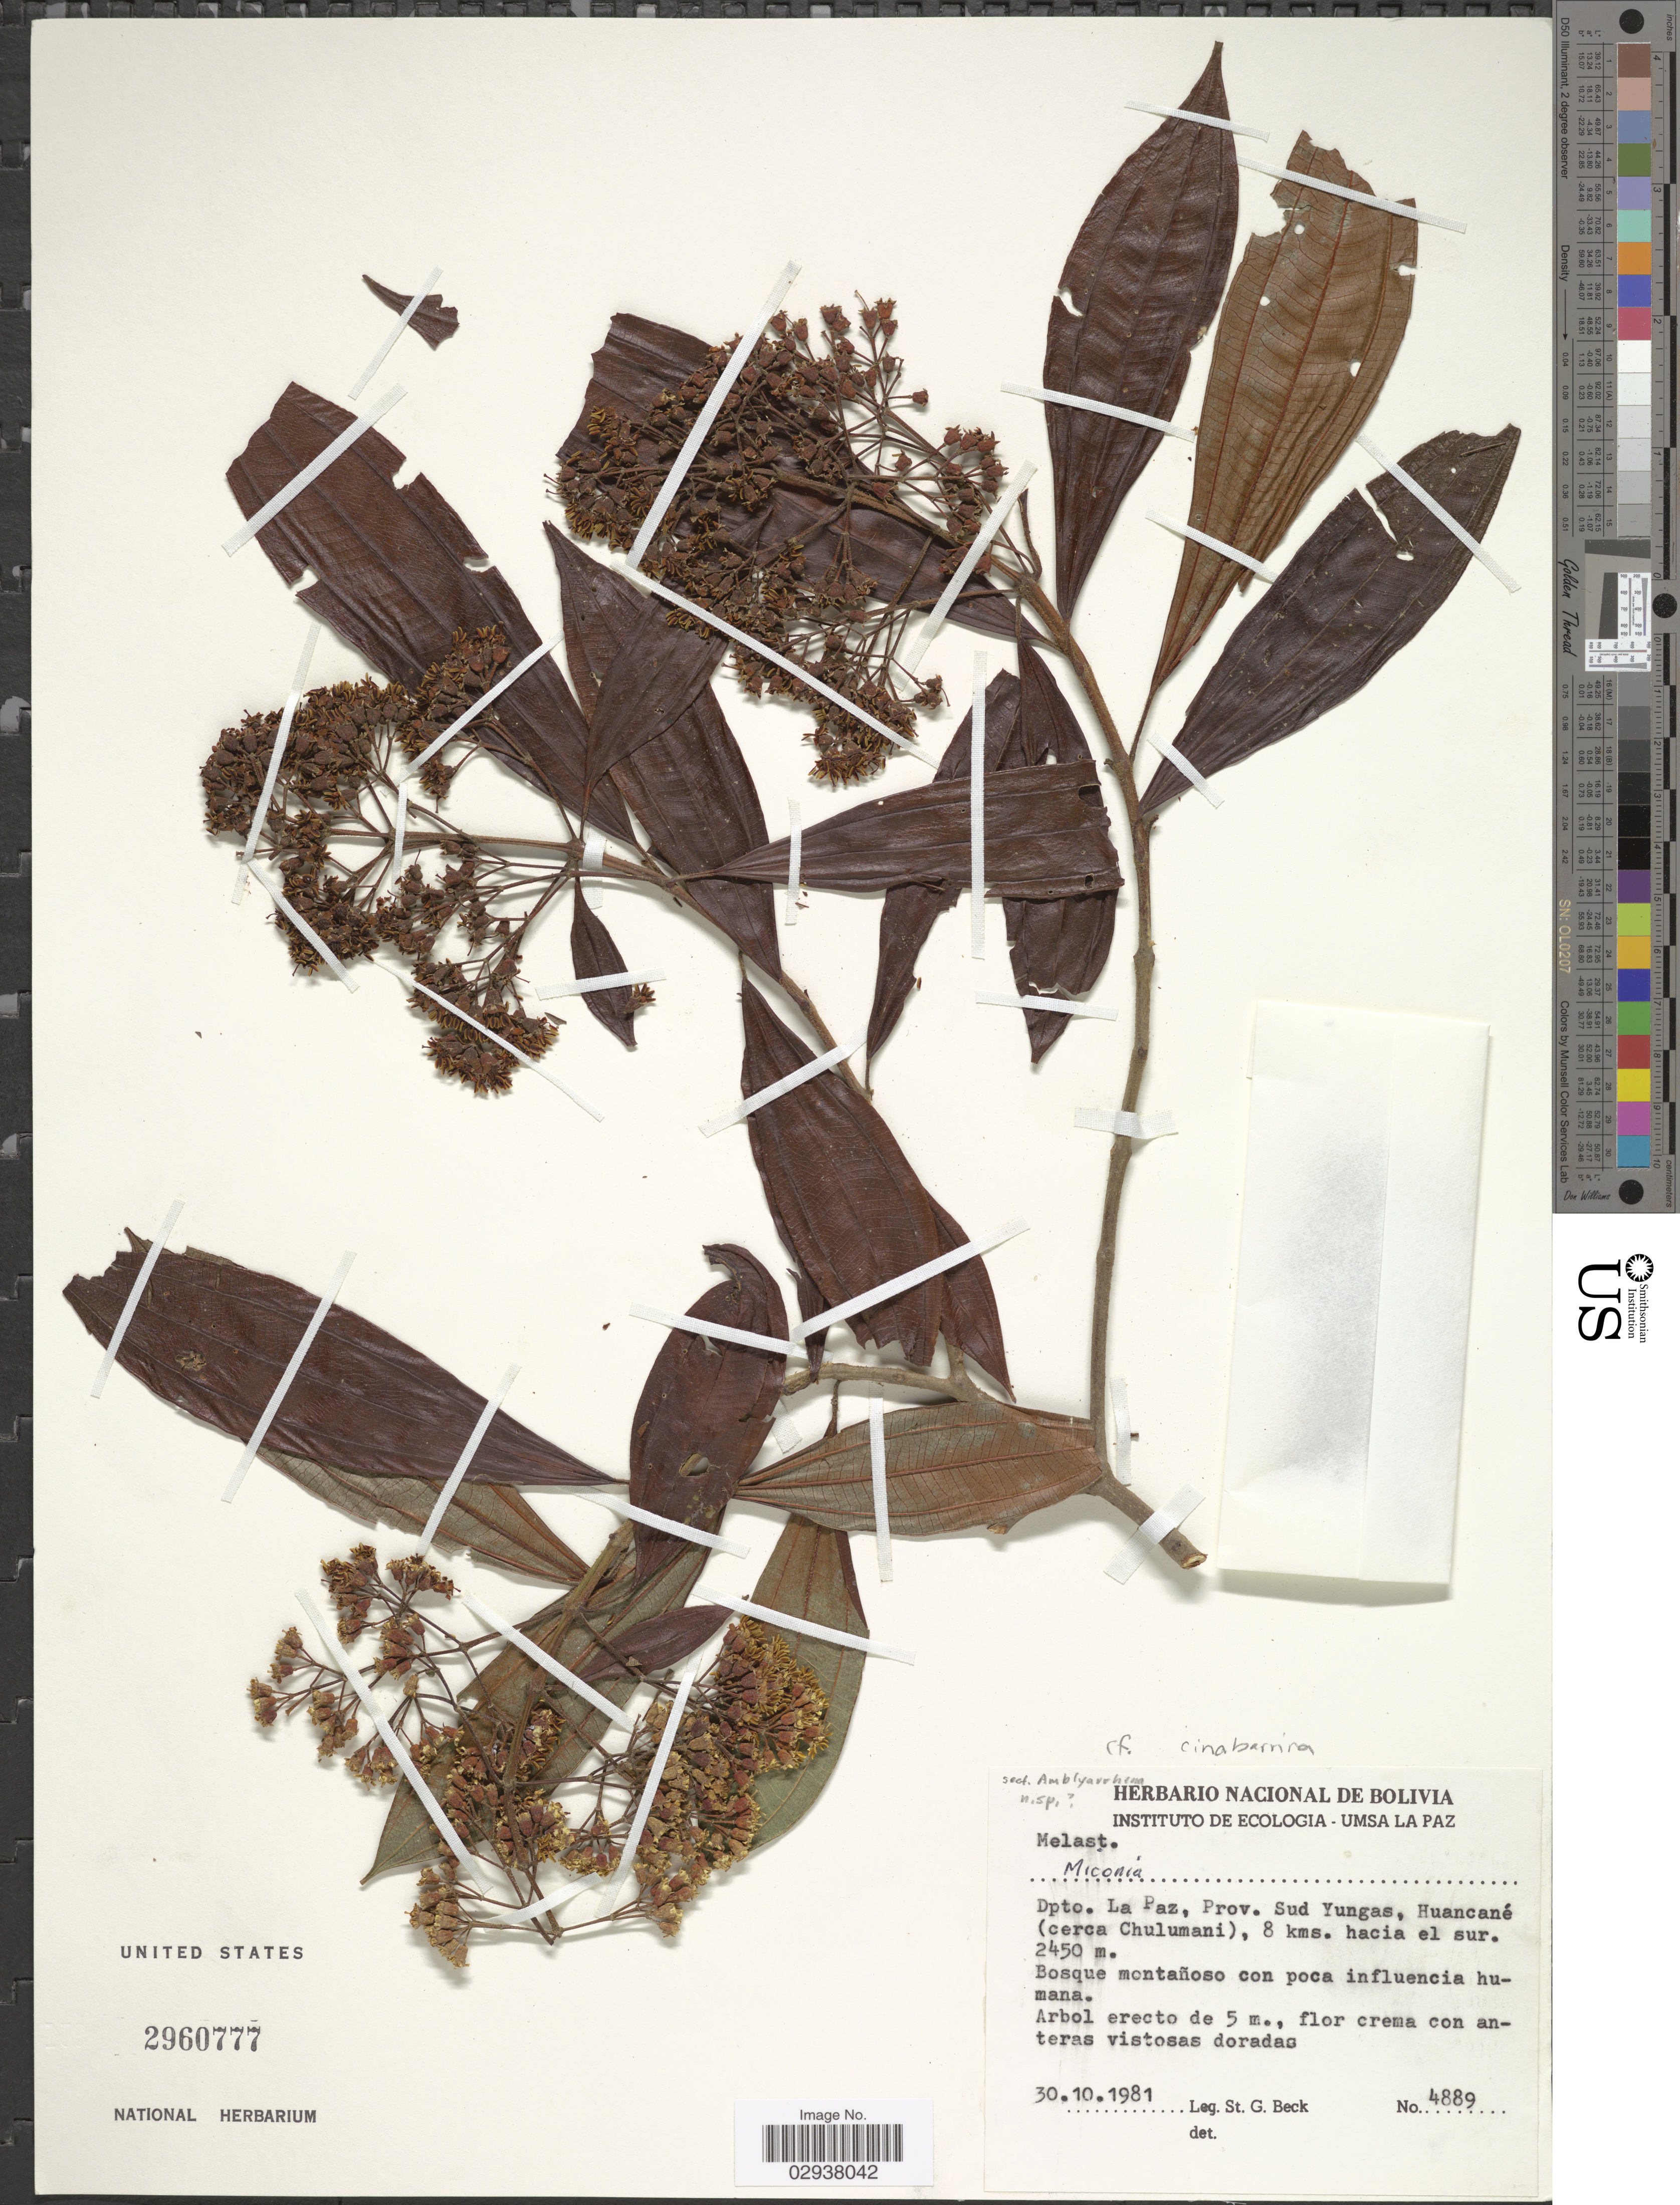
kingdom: Plantae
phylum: Tracheophyta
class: Magnoliopsida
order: Myrtales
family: Melastomataceae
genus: Miconia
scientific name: Miconia cinnabarina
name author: Jan.M. Burke & Michelang.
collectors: S. G. Beck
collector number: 4889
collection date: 1981-10-30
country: Bolivia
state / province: La Paz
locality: Dpto. La Paz, Prov. Sud Yungas, Huancané (cerca Chulumani), 8 kms. hacia el sur.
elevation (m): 2450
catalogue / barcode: US 2960777